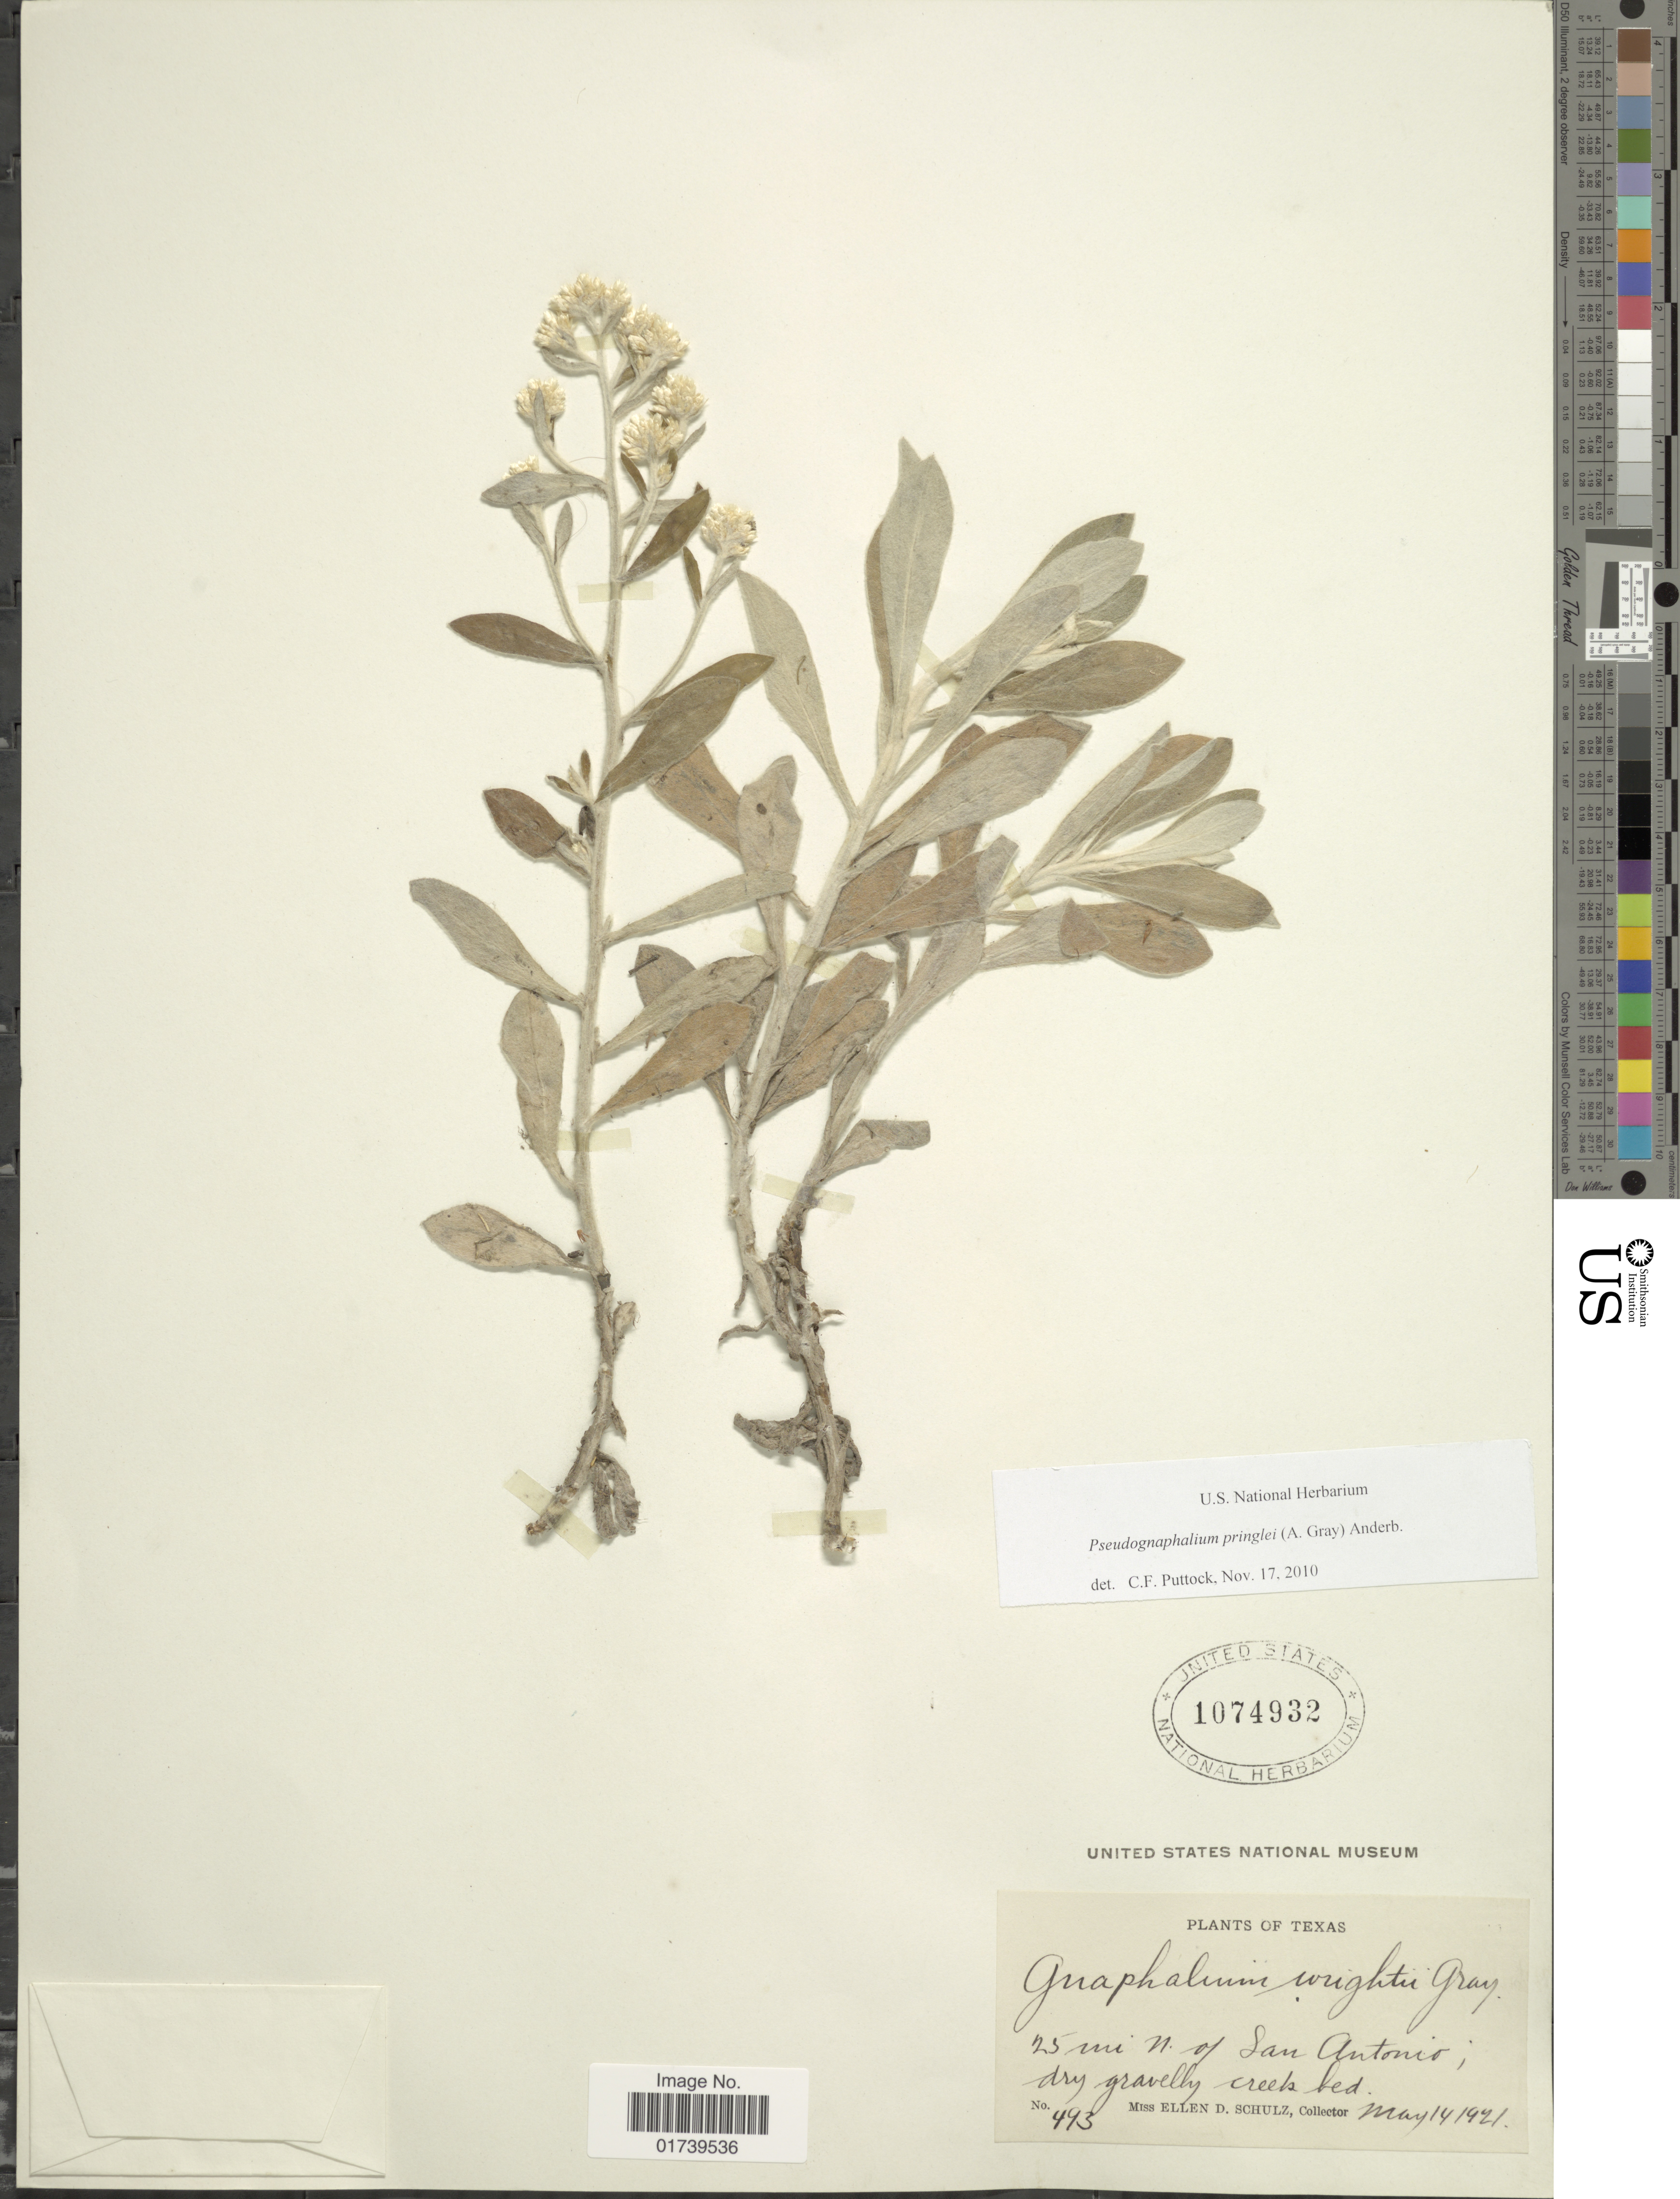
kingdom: Plantae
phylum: Tracheophyta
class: Magnoliopsida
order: Asterales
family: Asteraceae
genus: Pseudognaphalium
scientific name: Pseudognaphalium pringlei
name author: (A. Gray) Anderb.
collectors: E. D. Schulz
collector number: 493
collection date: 1921-05-14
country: United States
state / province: Texas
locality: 25 mi. N. of San Antonio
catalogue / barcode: US 1074932